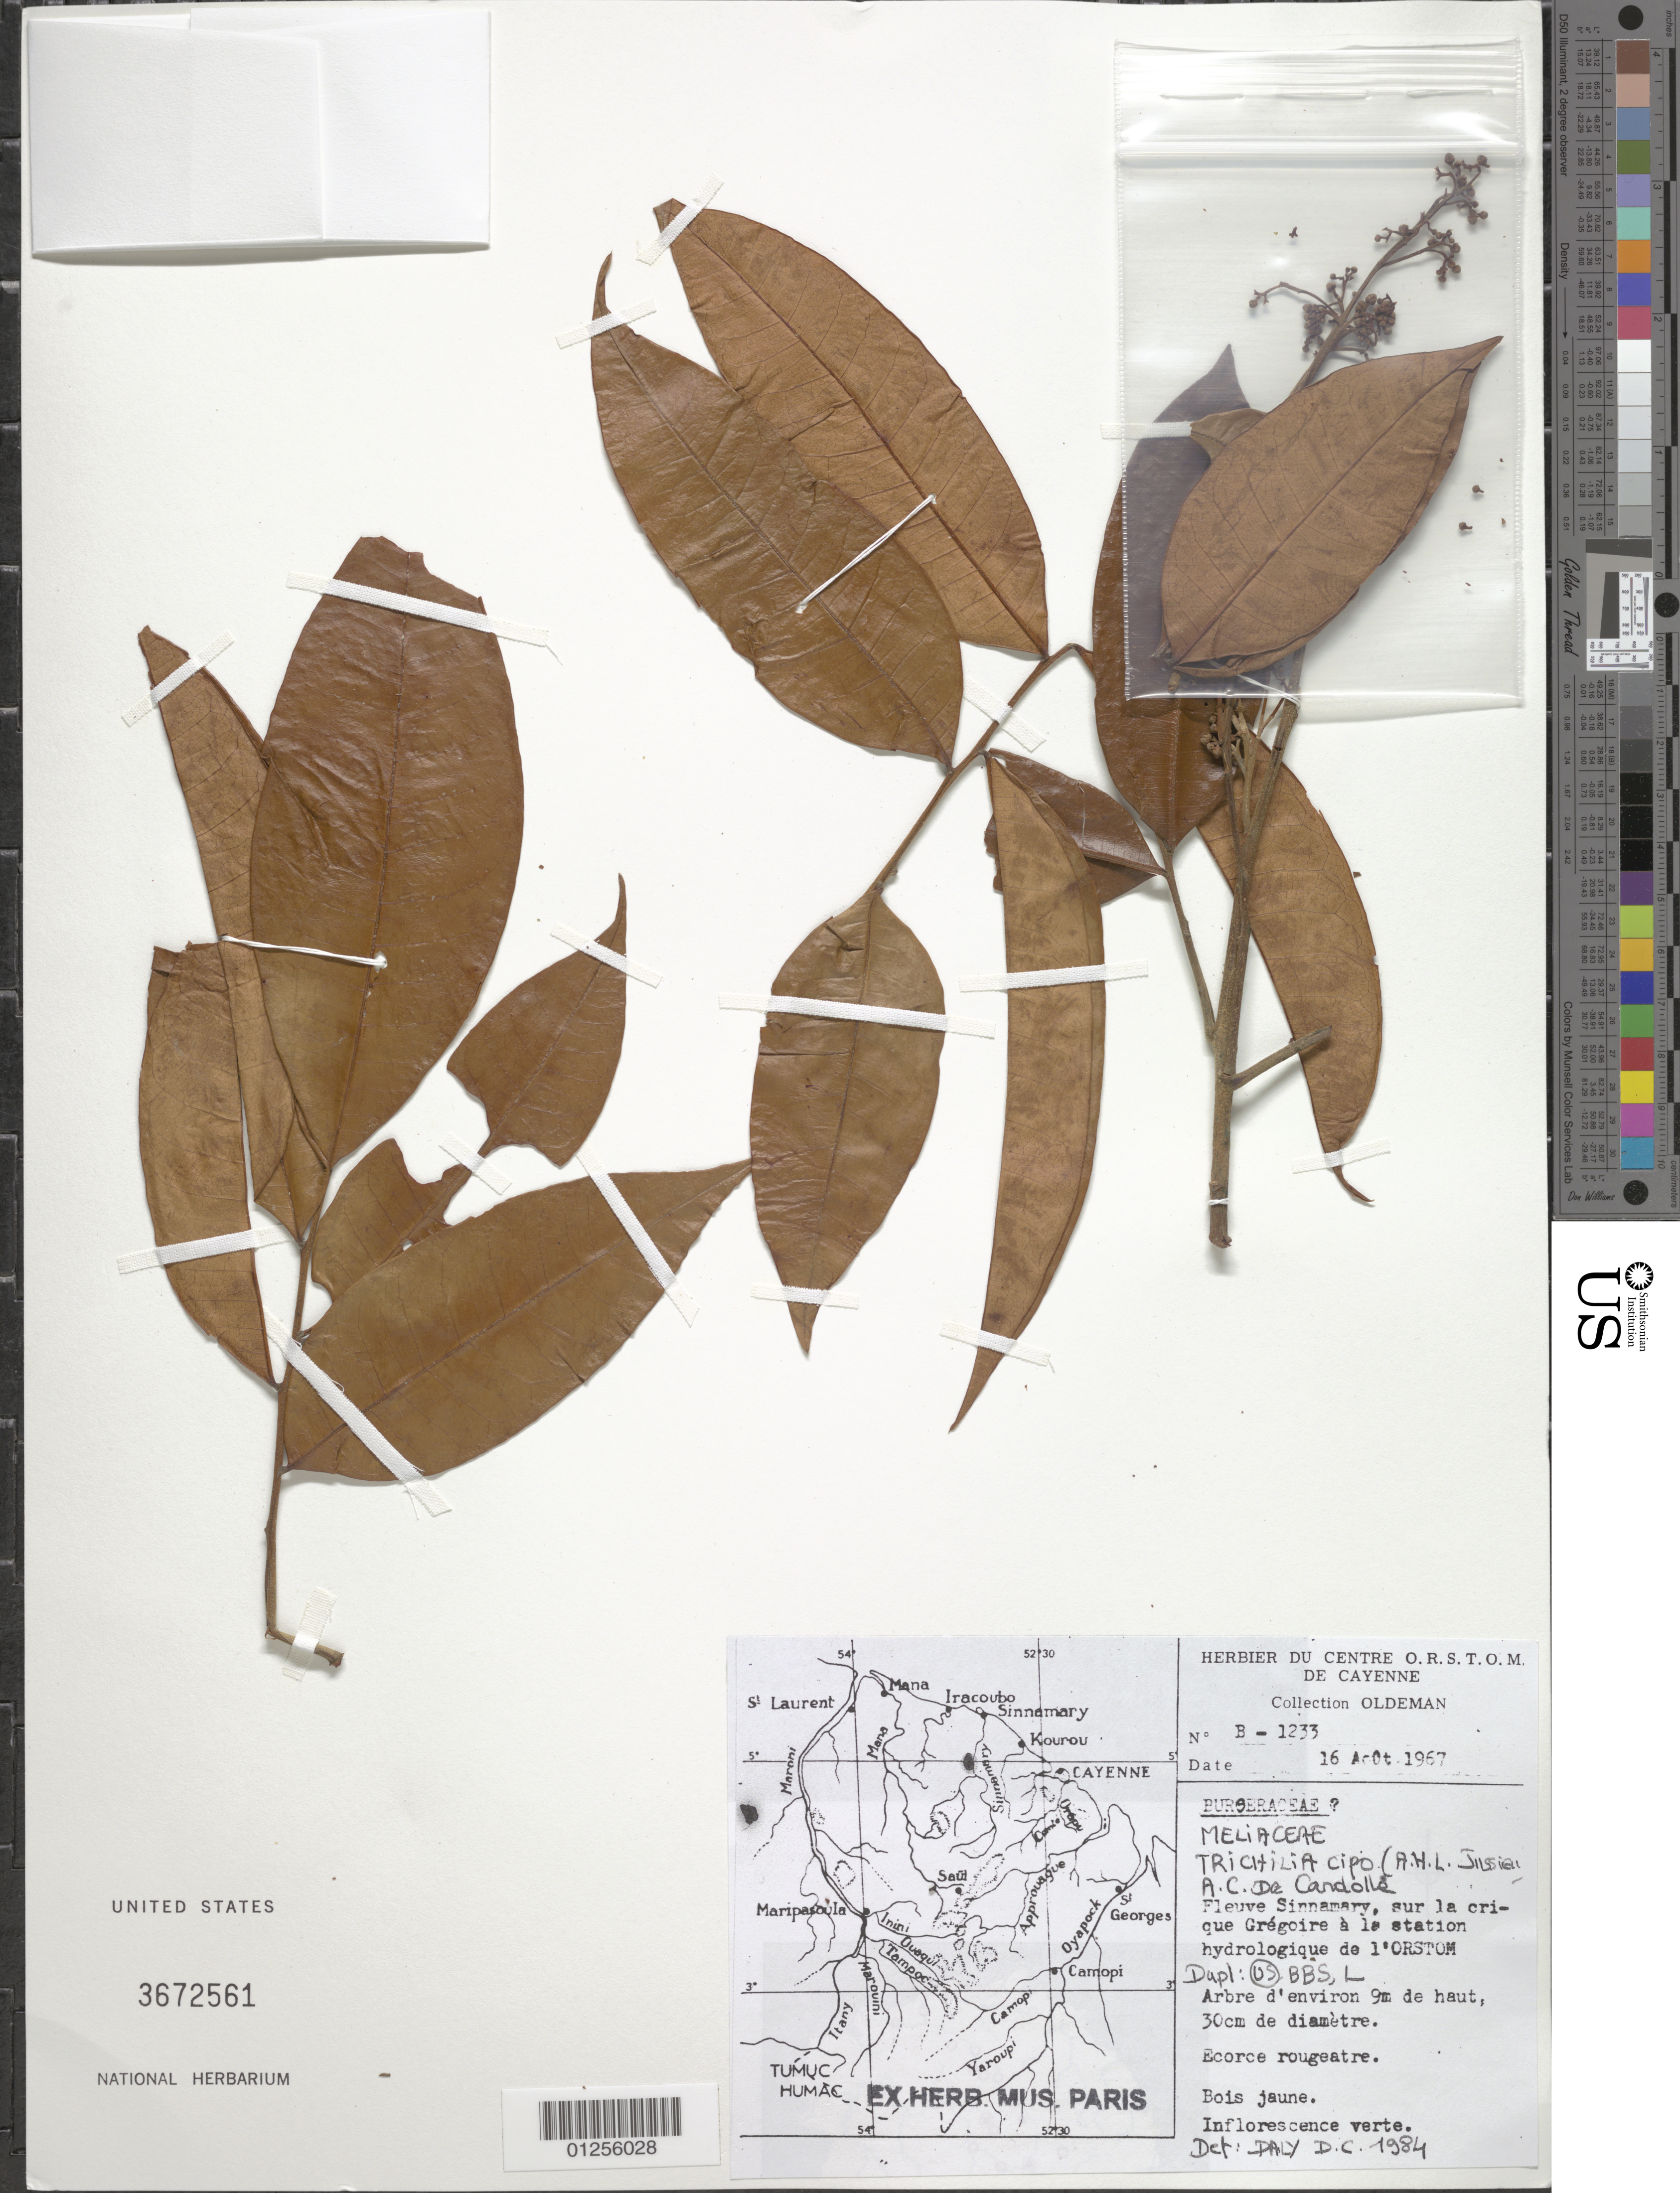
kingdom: Plantae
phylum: Tracheophyta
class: Magnoliopsida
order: Sapindales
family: Meliaceae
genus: Trichilia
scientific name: Trichilia cipo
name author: (A. Juss.) C. DC.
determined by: Daly, D. C.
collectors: R. Oldeman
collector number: B-1233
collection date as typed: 16-Aug-67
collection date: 1967-08-16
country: French Guiana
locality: Fleuve Sinnamary, sur la crique Grégoire a environ 2 km en amont de la station hydrologique de l'ORSTOM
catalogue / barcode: US 3672561